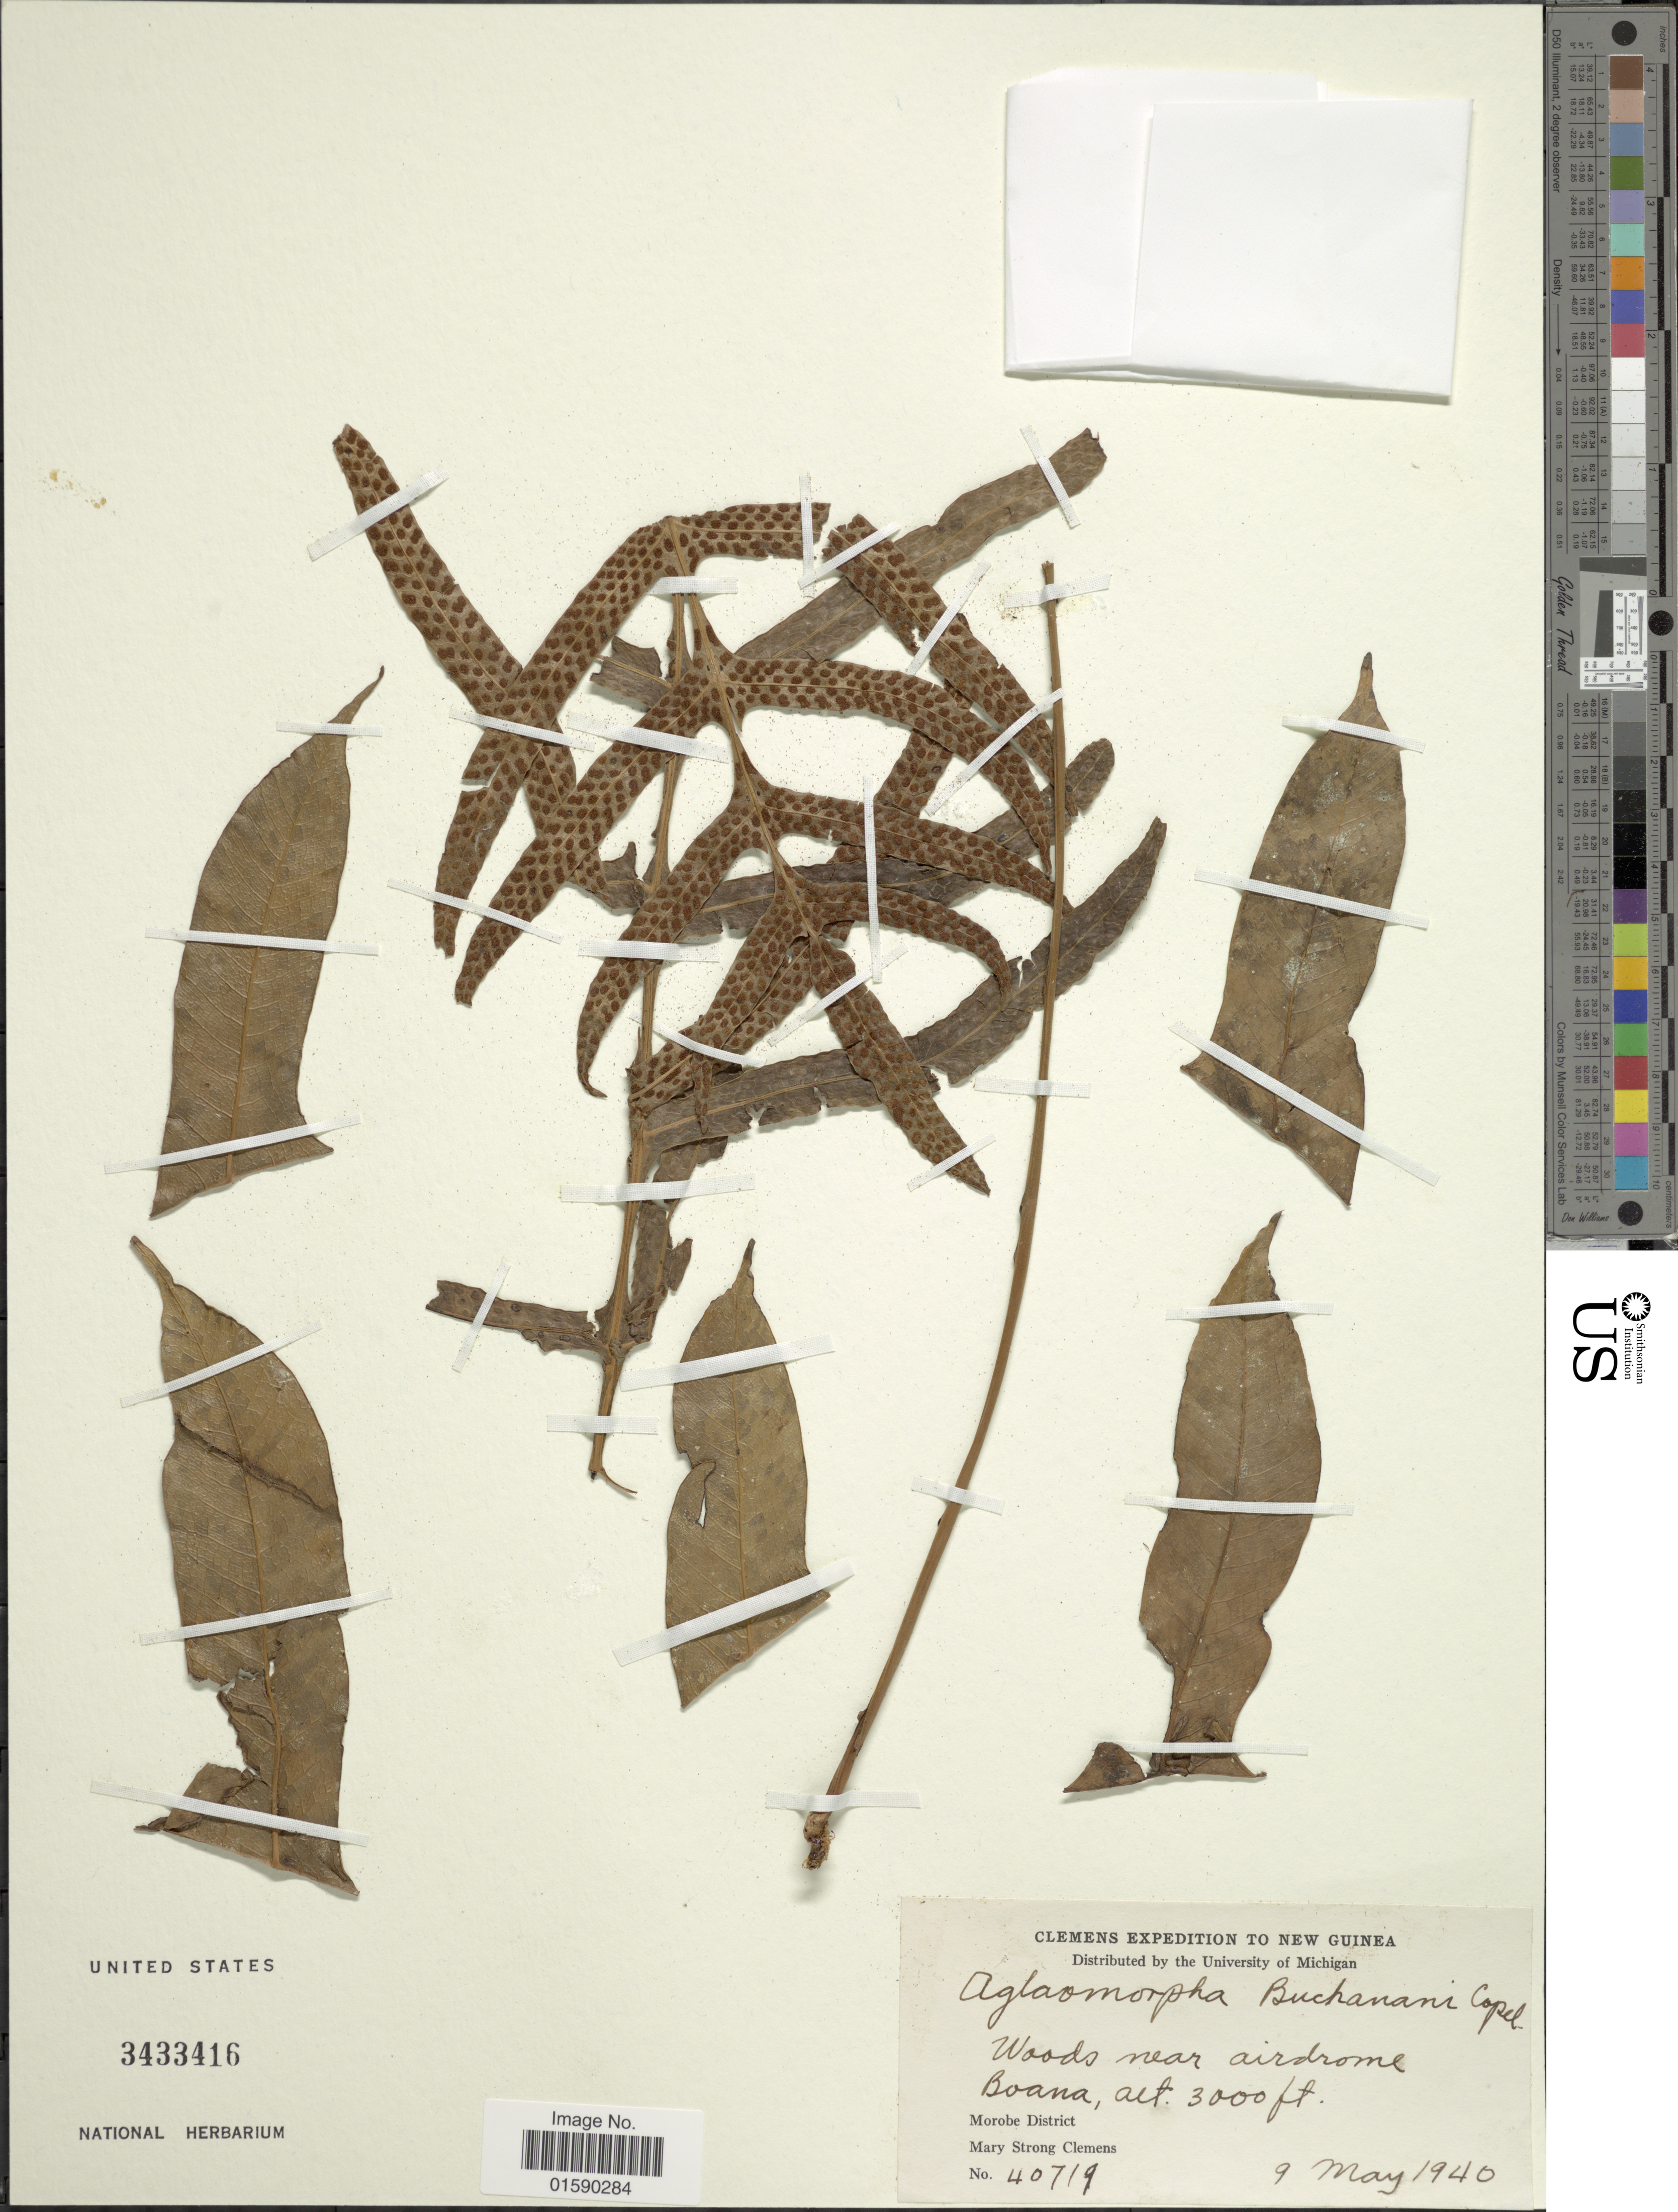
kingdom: Plantae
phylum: Tracheophyta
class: Polypodiopsida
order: Polypodiales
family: Polypodiaceae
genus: Aglaomorpha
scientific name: Aglaomorpha buchanani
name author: Copel.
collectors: M. S. Clemens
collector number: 40719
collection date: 1940-05-09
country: Papua New Guinea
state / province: Morobe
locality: New Guinea. Woods near airdrome Boana. Morobe District.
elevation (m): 914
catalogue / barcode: US 3433416